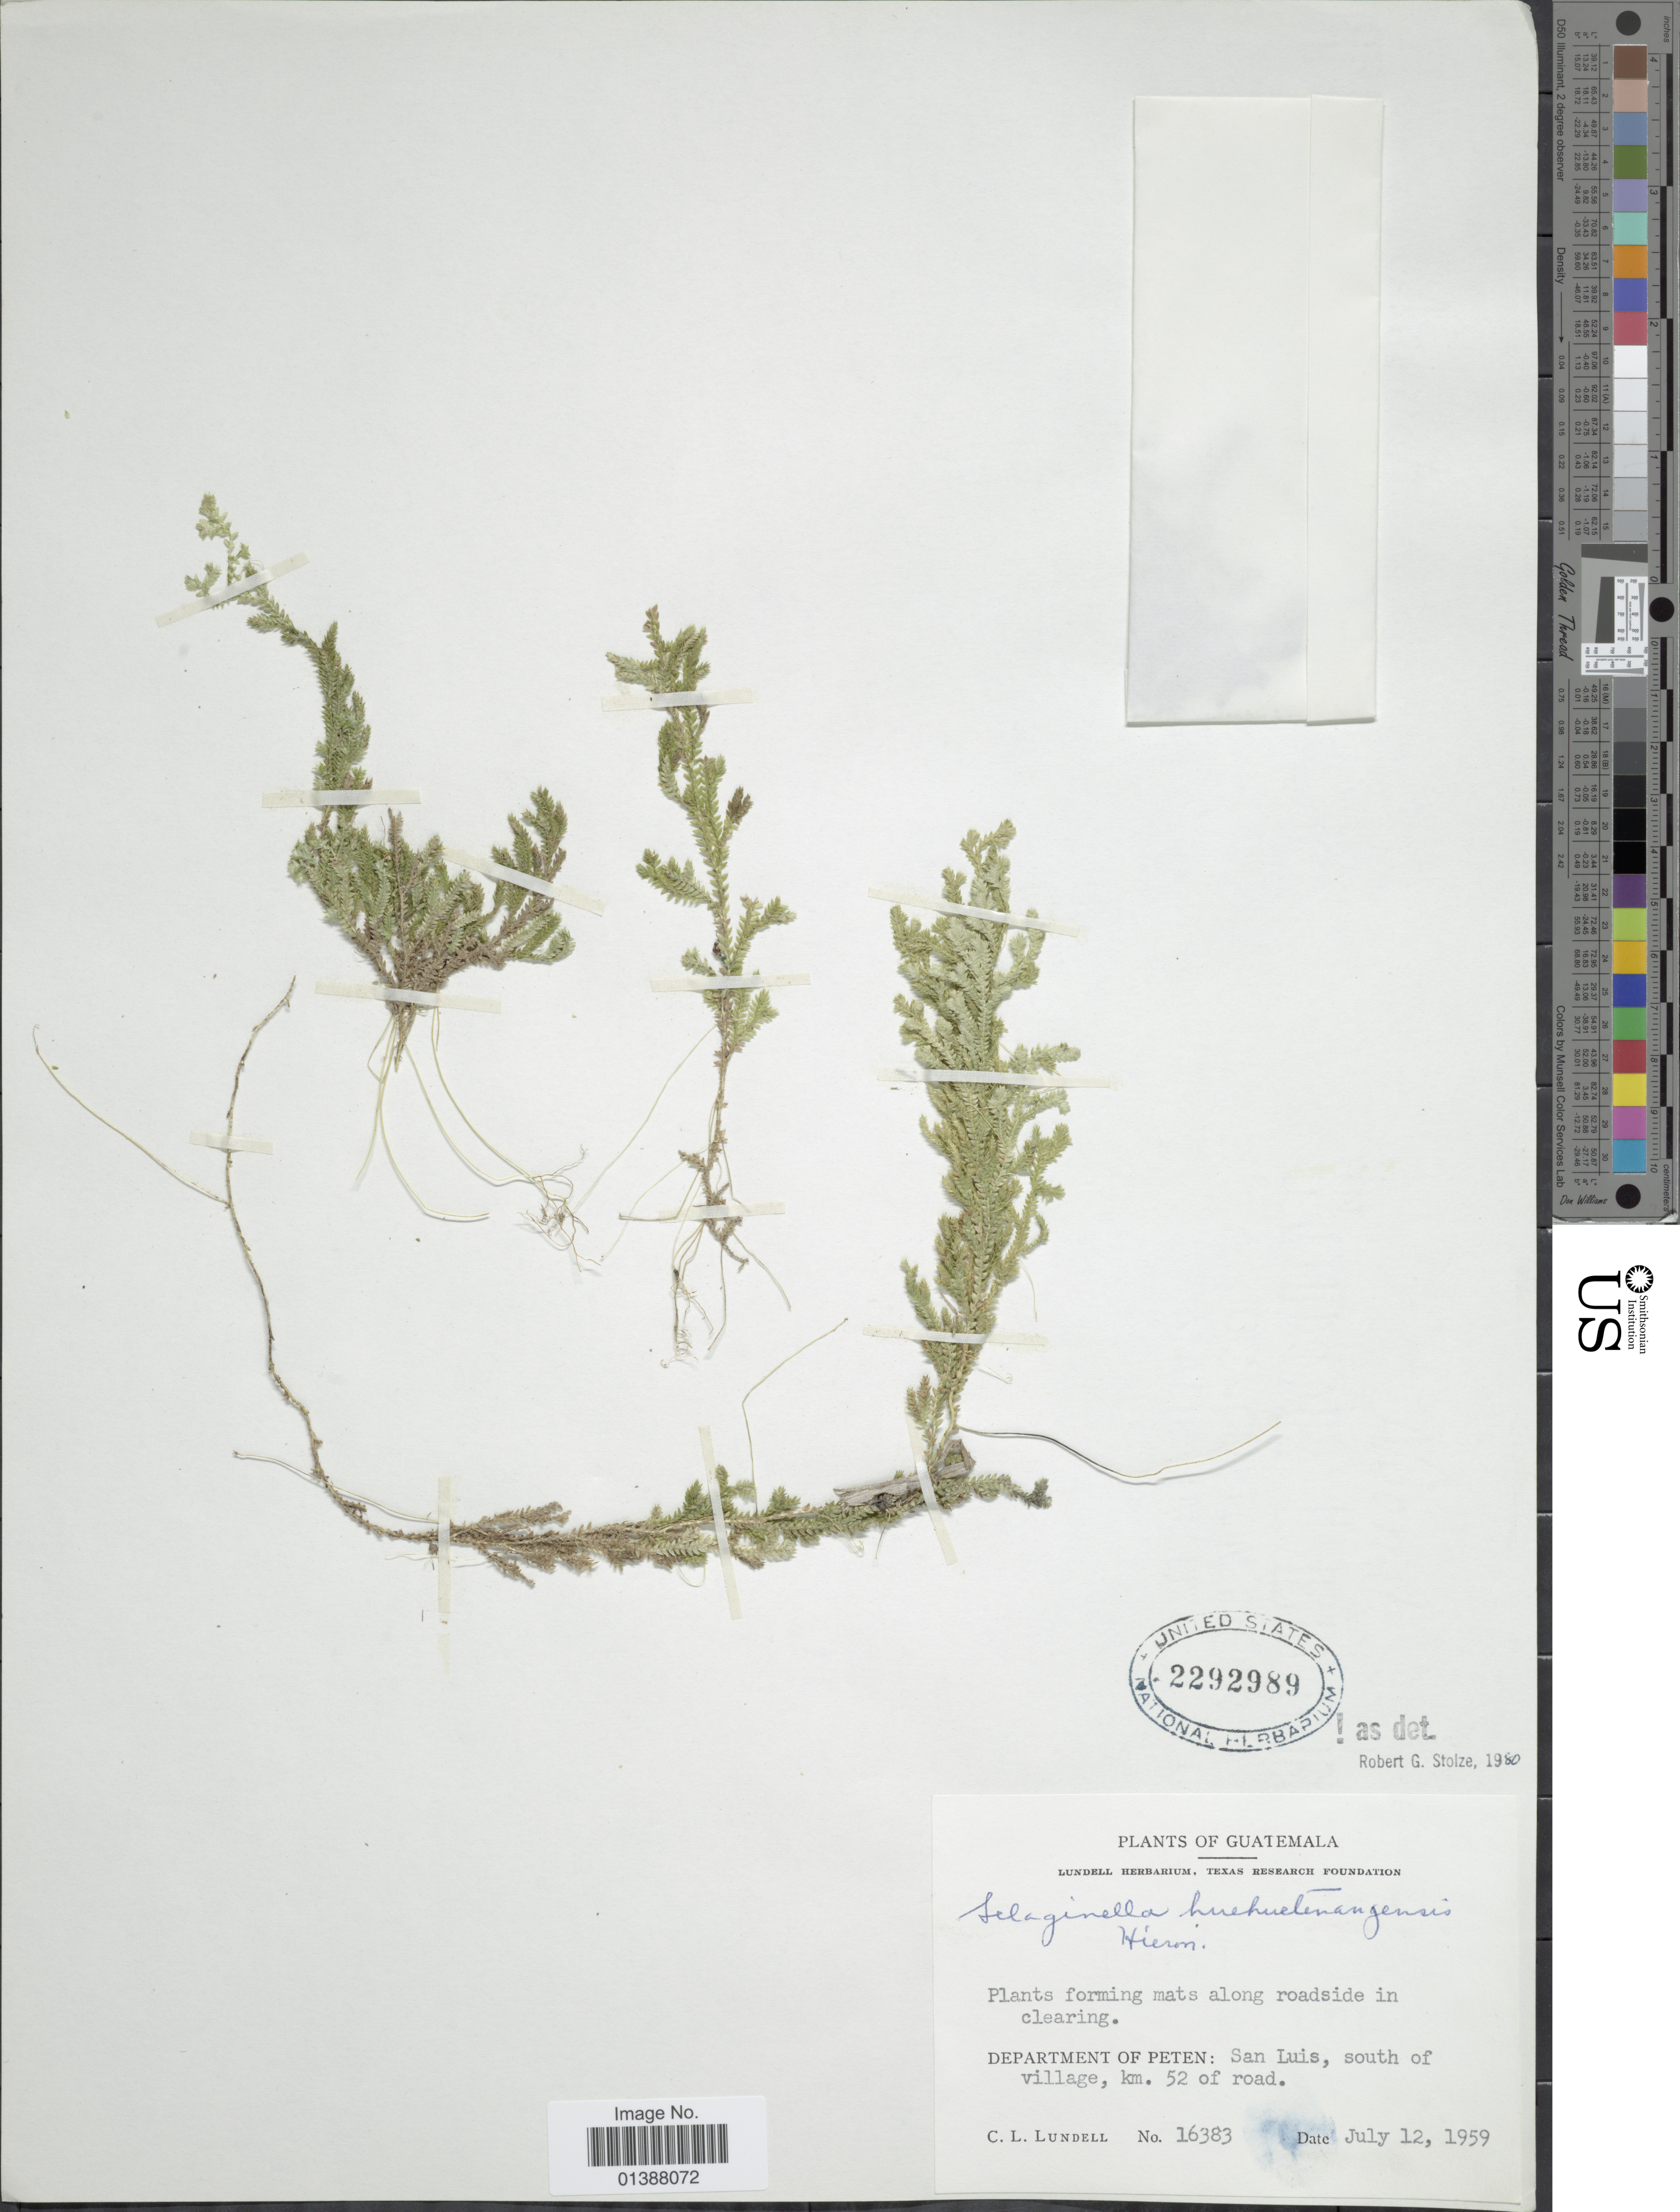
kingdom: Plantae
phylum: Tracheophyta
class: Lycopodiopsida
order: Selaginellales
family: Selaginellaceae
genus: Selaginella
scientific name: Selaginella huehuetenangensis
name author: Hieron.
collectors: C. L. Lundell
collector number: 16383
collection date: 1959-07-12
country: Guatemala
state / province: El Petén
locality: Department of Peten: San Luis, south of village, km 52 of road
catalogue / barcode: US 2292989